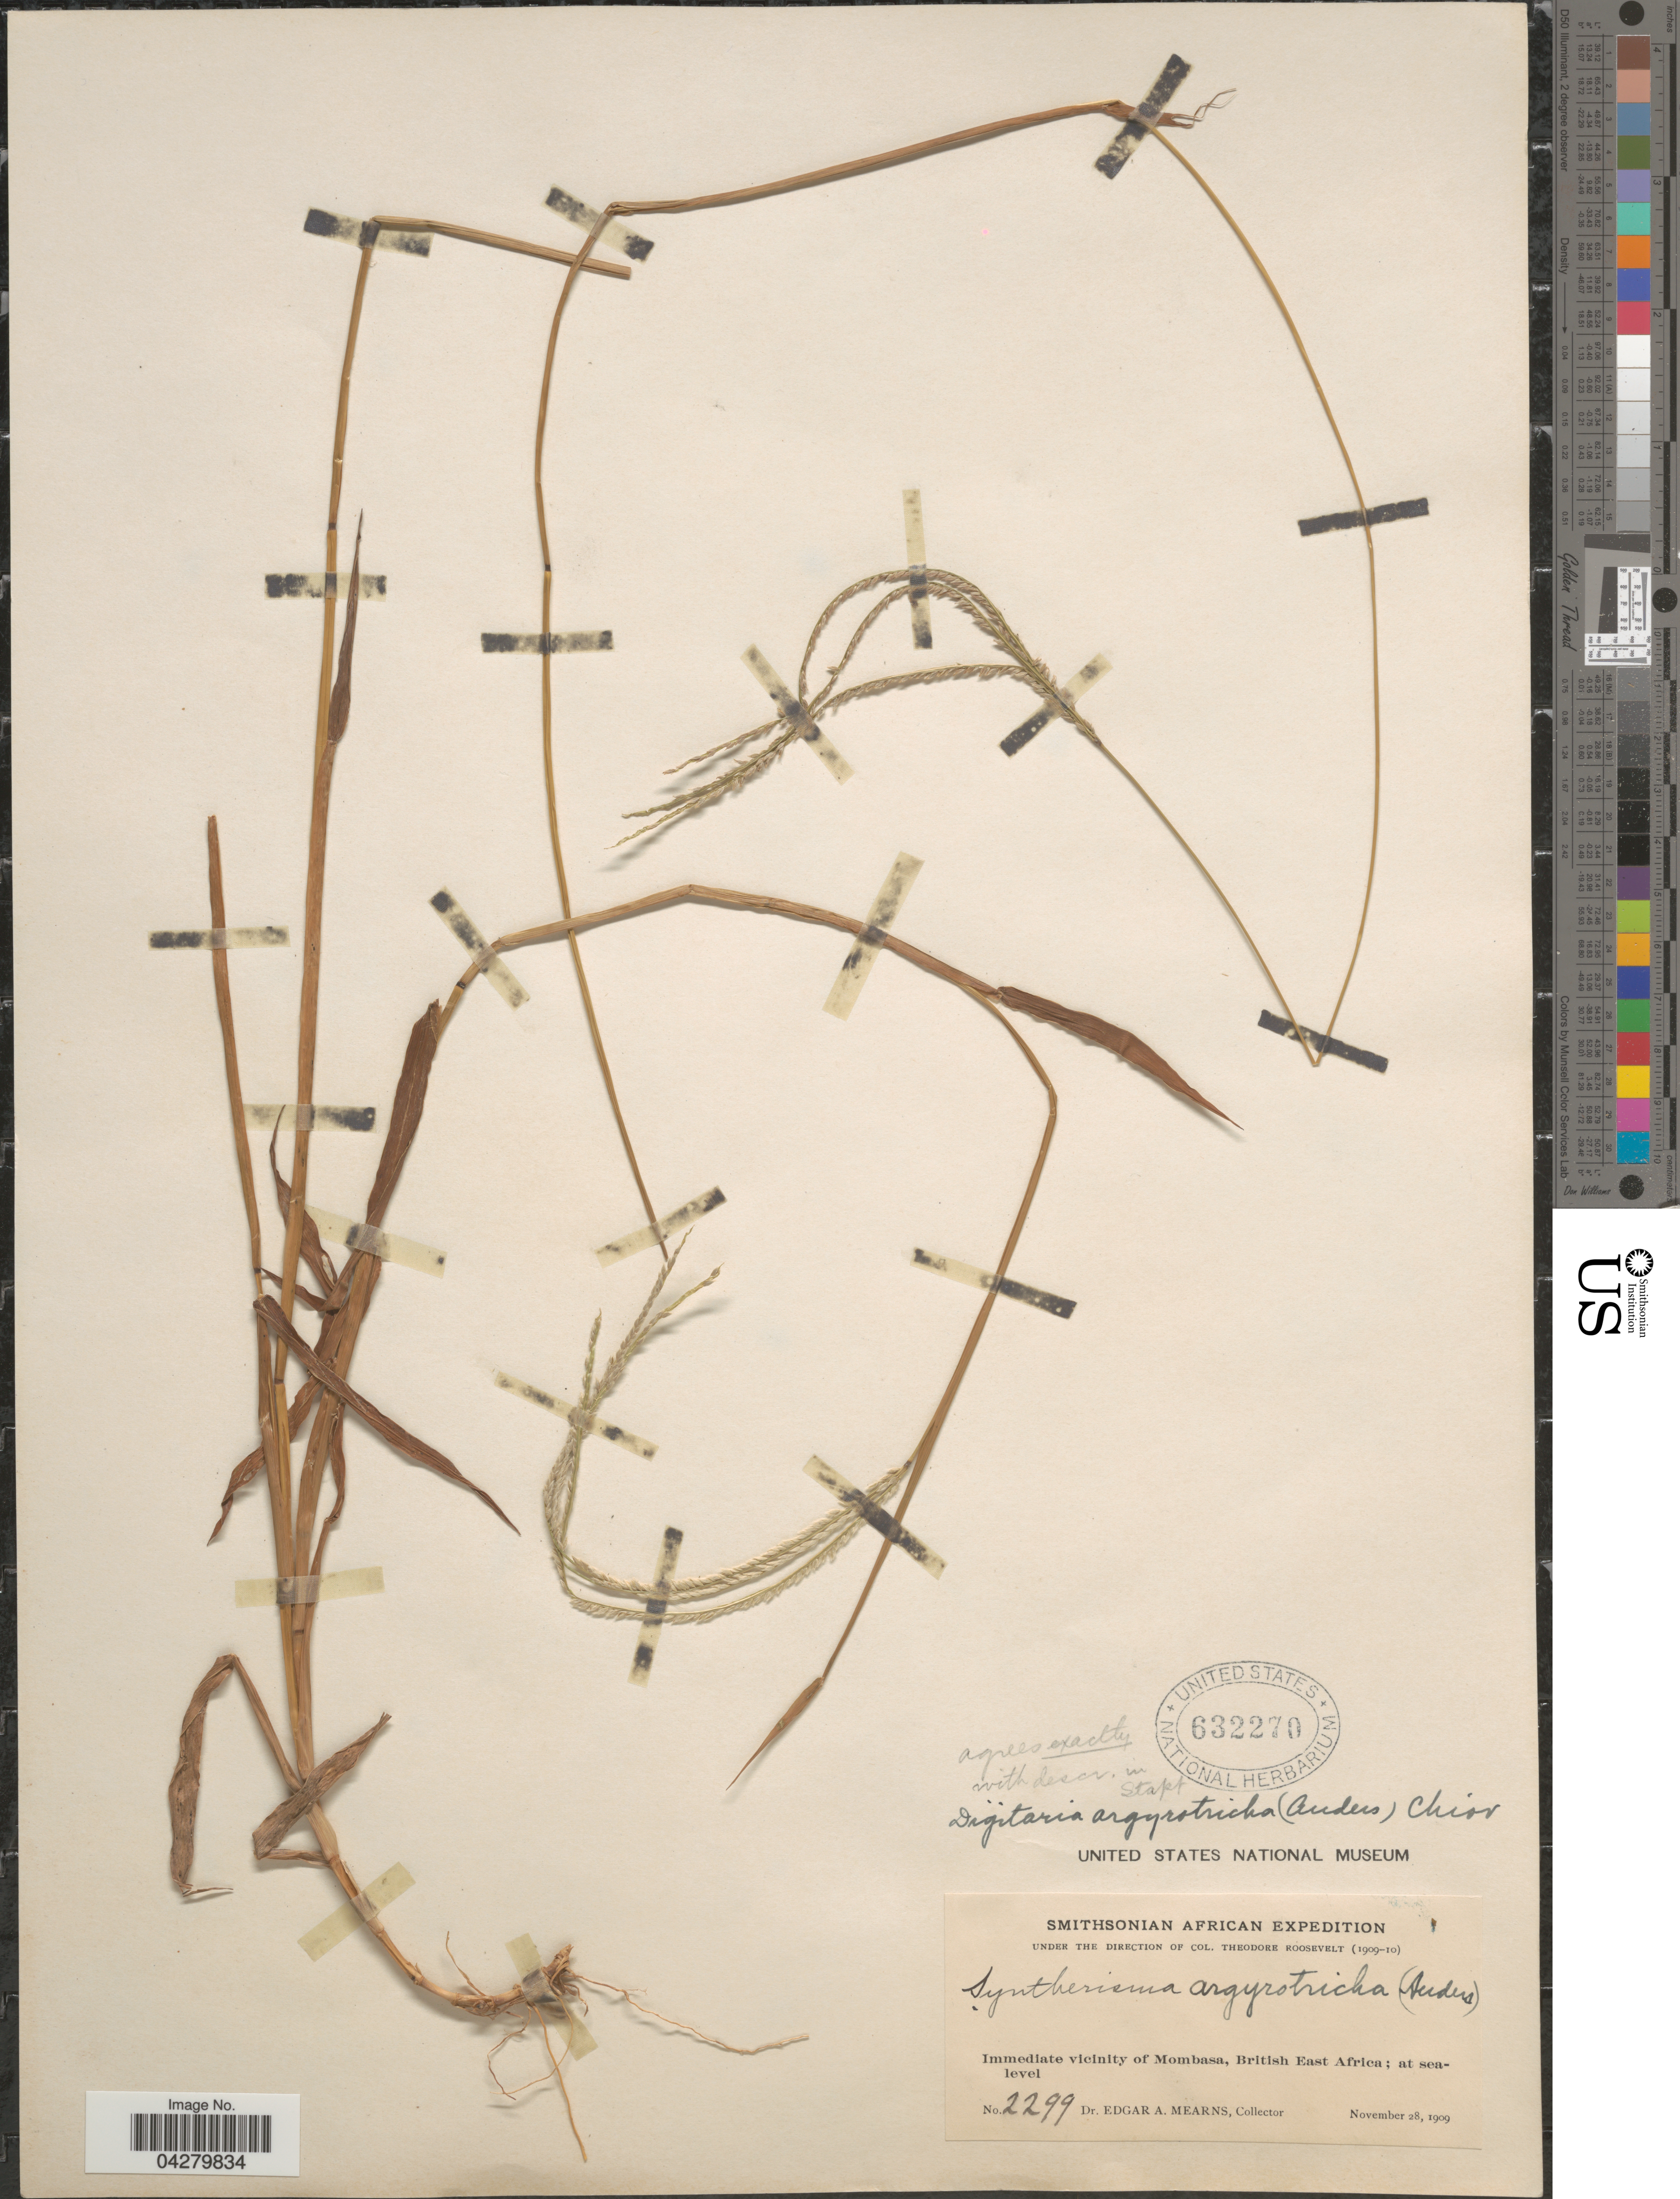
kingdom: Plantae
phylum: Tracheophyta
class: Liliopsida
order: Poales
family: Poaceae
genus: Digitaria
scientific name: Digitaria argyrograpta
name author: (Nees) Stapf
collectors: E. A. Mearns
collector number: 2299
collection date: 1909-11-28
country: Kenya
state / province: Mombasa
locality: Smithsonian African Expedition. Immediate vicinity of Mombasa, British East Africa.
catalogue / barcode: US 632270